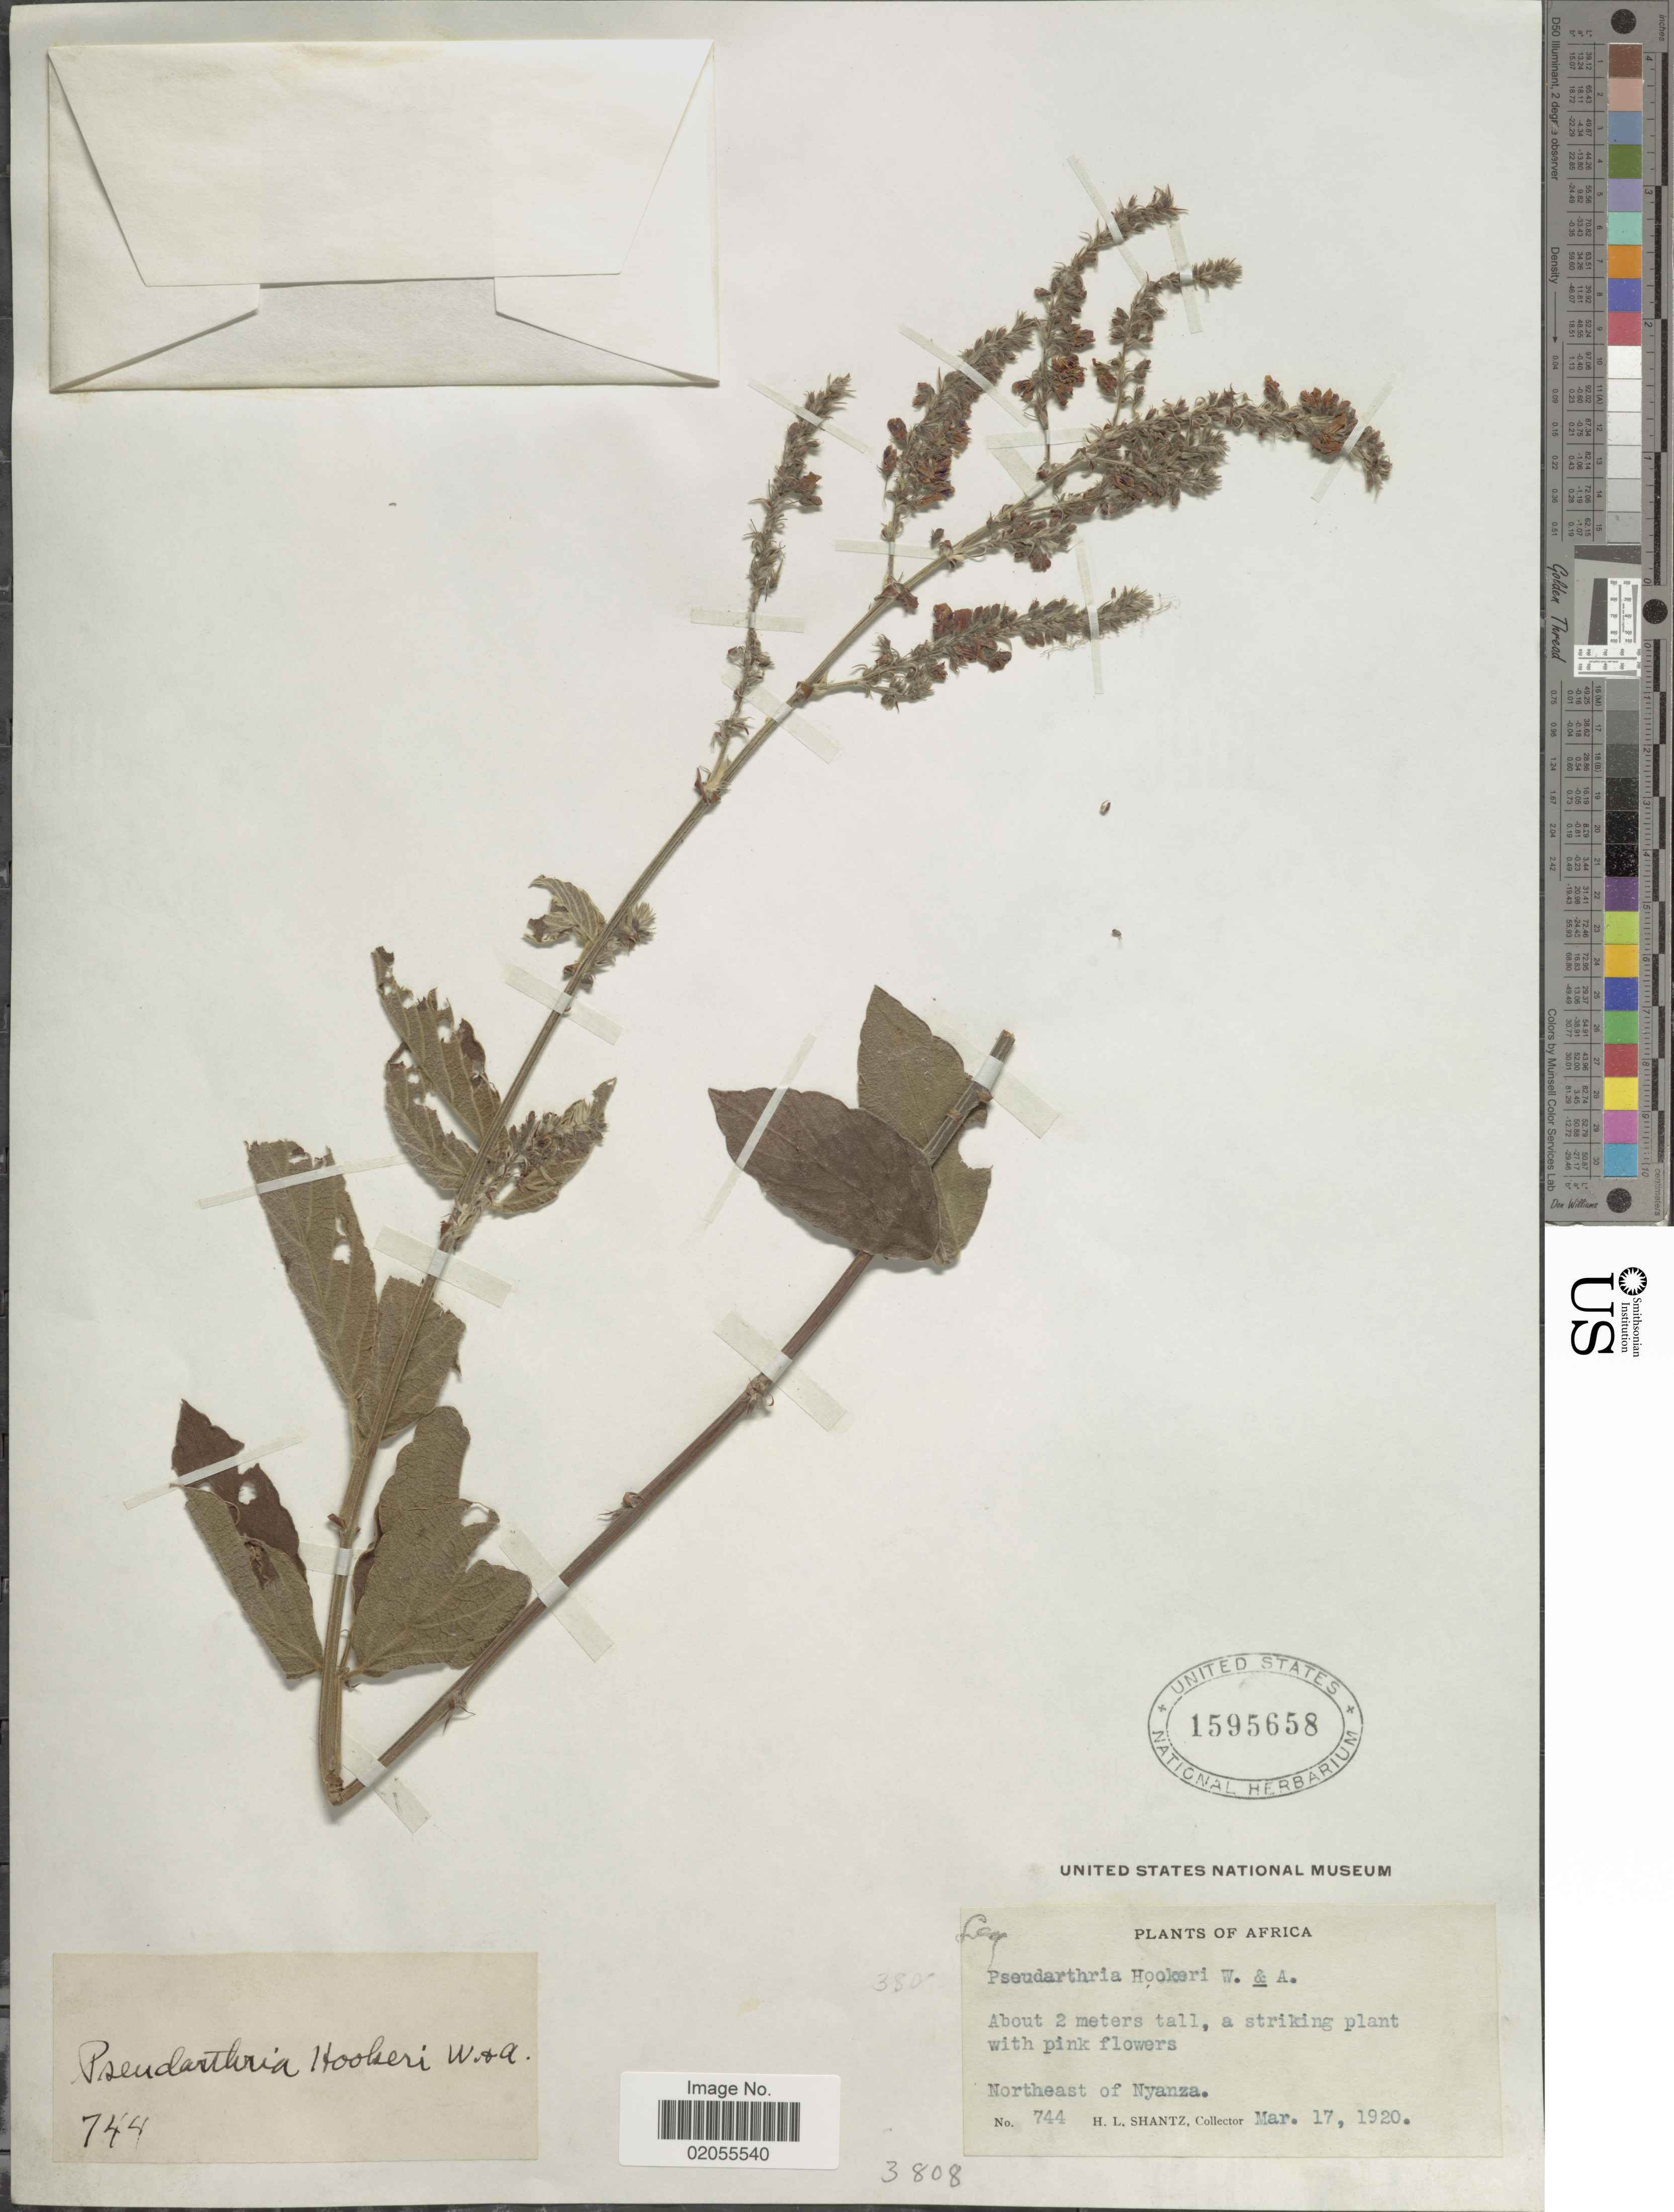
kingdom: Plantae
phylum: Tracheophyta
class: Magnoliopsida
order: Fabales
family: Fabaceae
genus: Pseudarthria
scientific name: Pseudarthria hookeri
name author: Wight & Arn.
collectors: H. Shantz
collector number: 744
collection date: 1920-03-17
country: Kenya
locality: Africa, northeast of Nyanza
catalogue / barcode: US 1595658